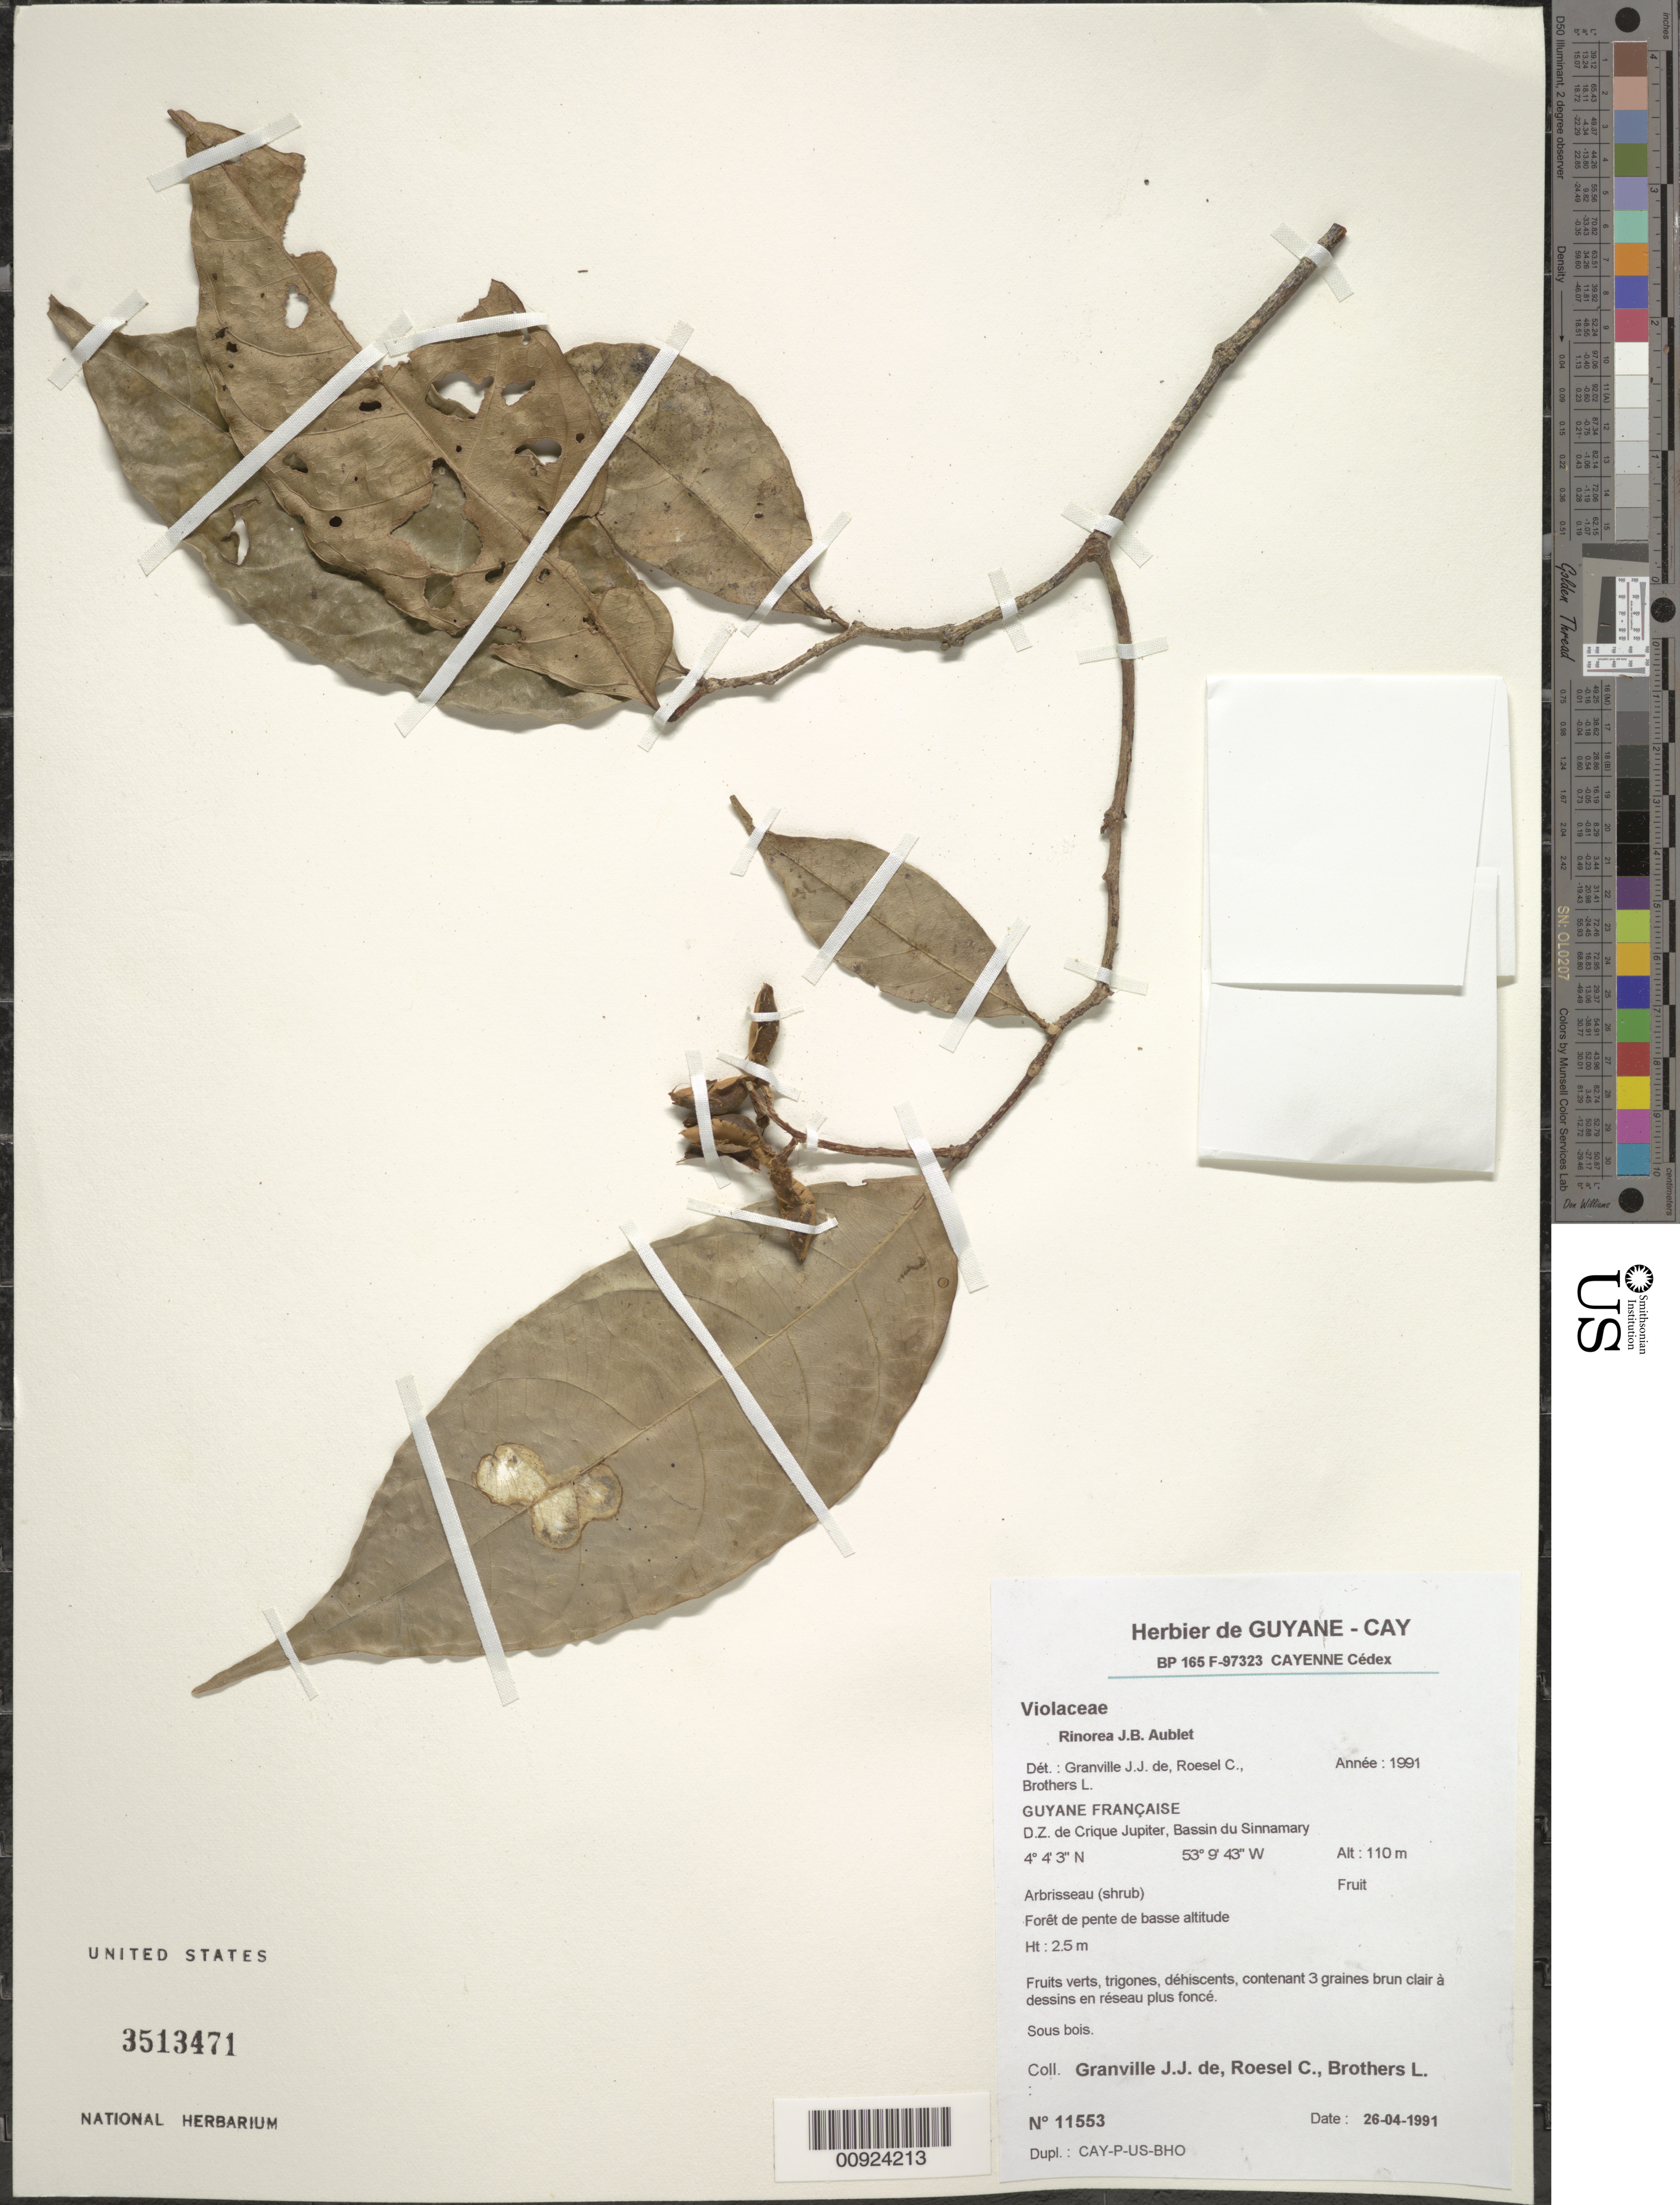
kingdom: Plantae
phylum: Tracheophyta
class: Magnoliopsida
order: Malpighiales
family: Violaceae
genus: Rinorea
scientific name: Rinorea riana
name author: Kuntze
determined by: Hoyos-Gomez, S. E.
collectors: J.-J. de Granville, C. S. Roesel & L. Brothers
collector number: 11553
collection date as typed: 26-Apr-91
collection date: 1991-04-26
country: French Guiana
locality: D.Z. de Crique Jupiter, Bassin du Sinnamary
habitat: Foret de pente de basse altitude. Sous bois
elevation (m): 110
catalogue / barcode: US 3513471